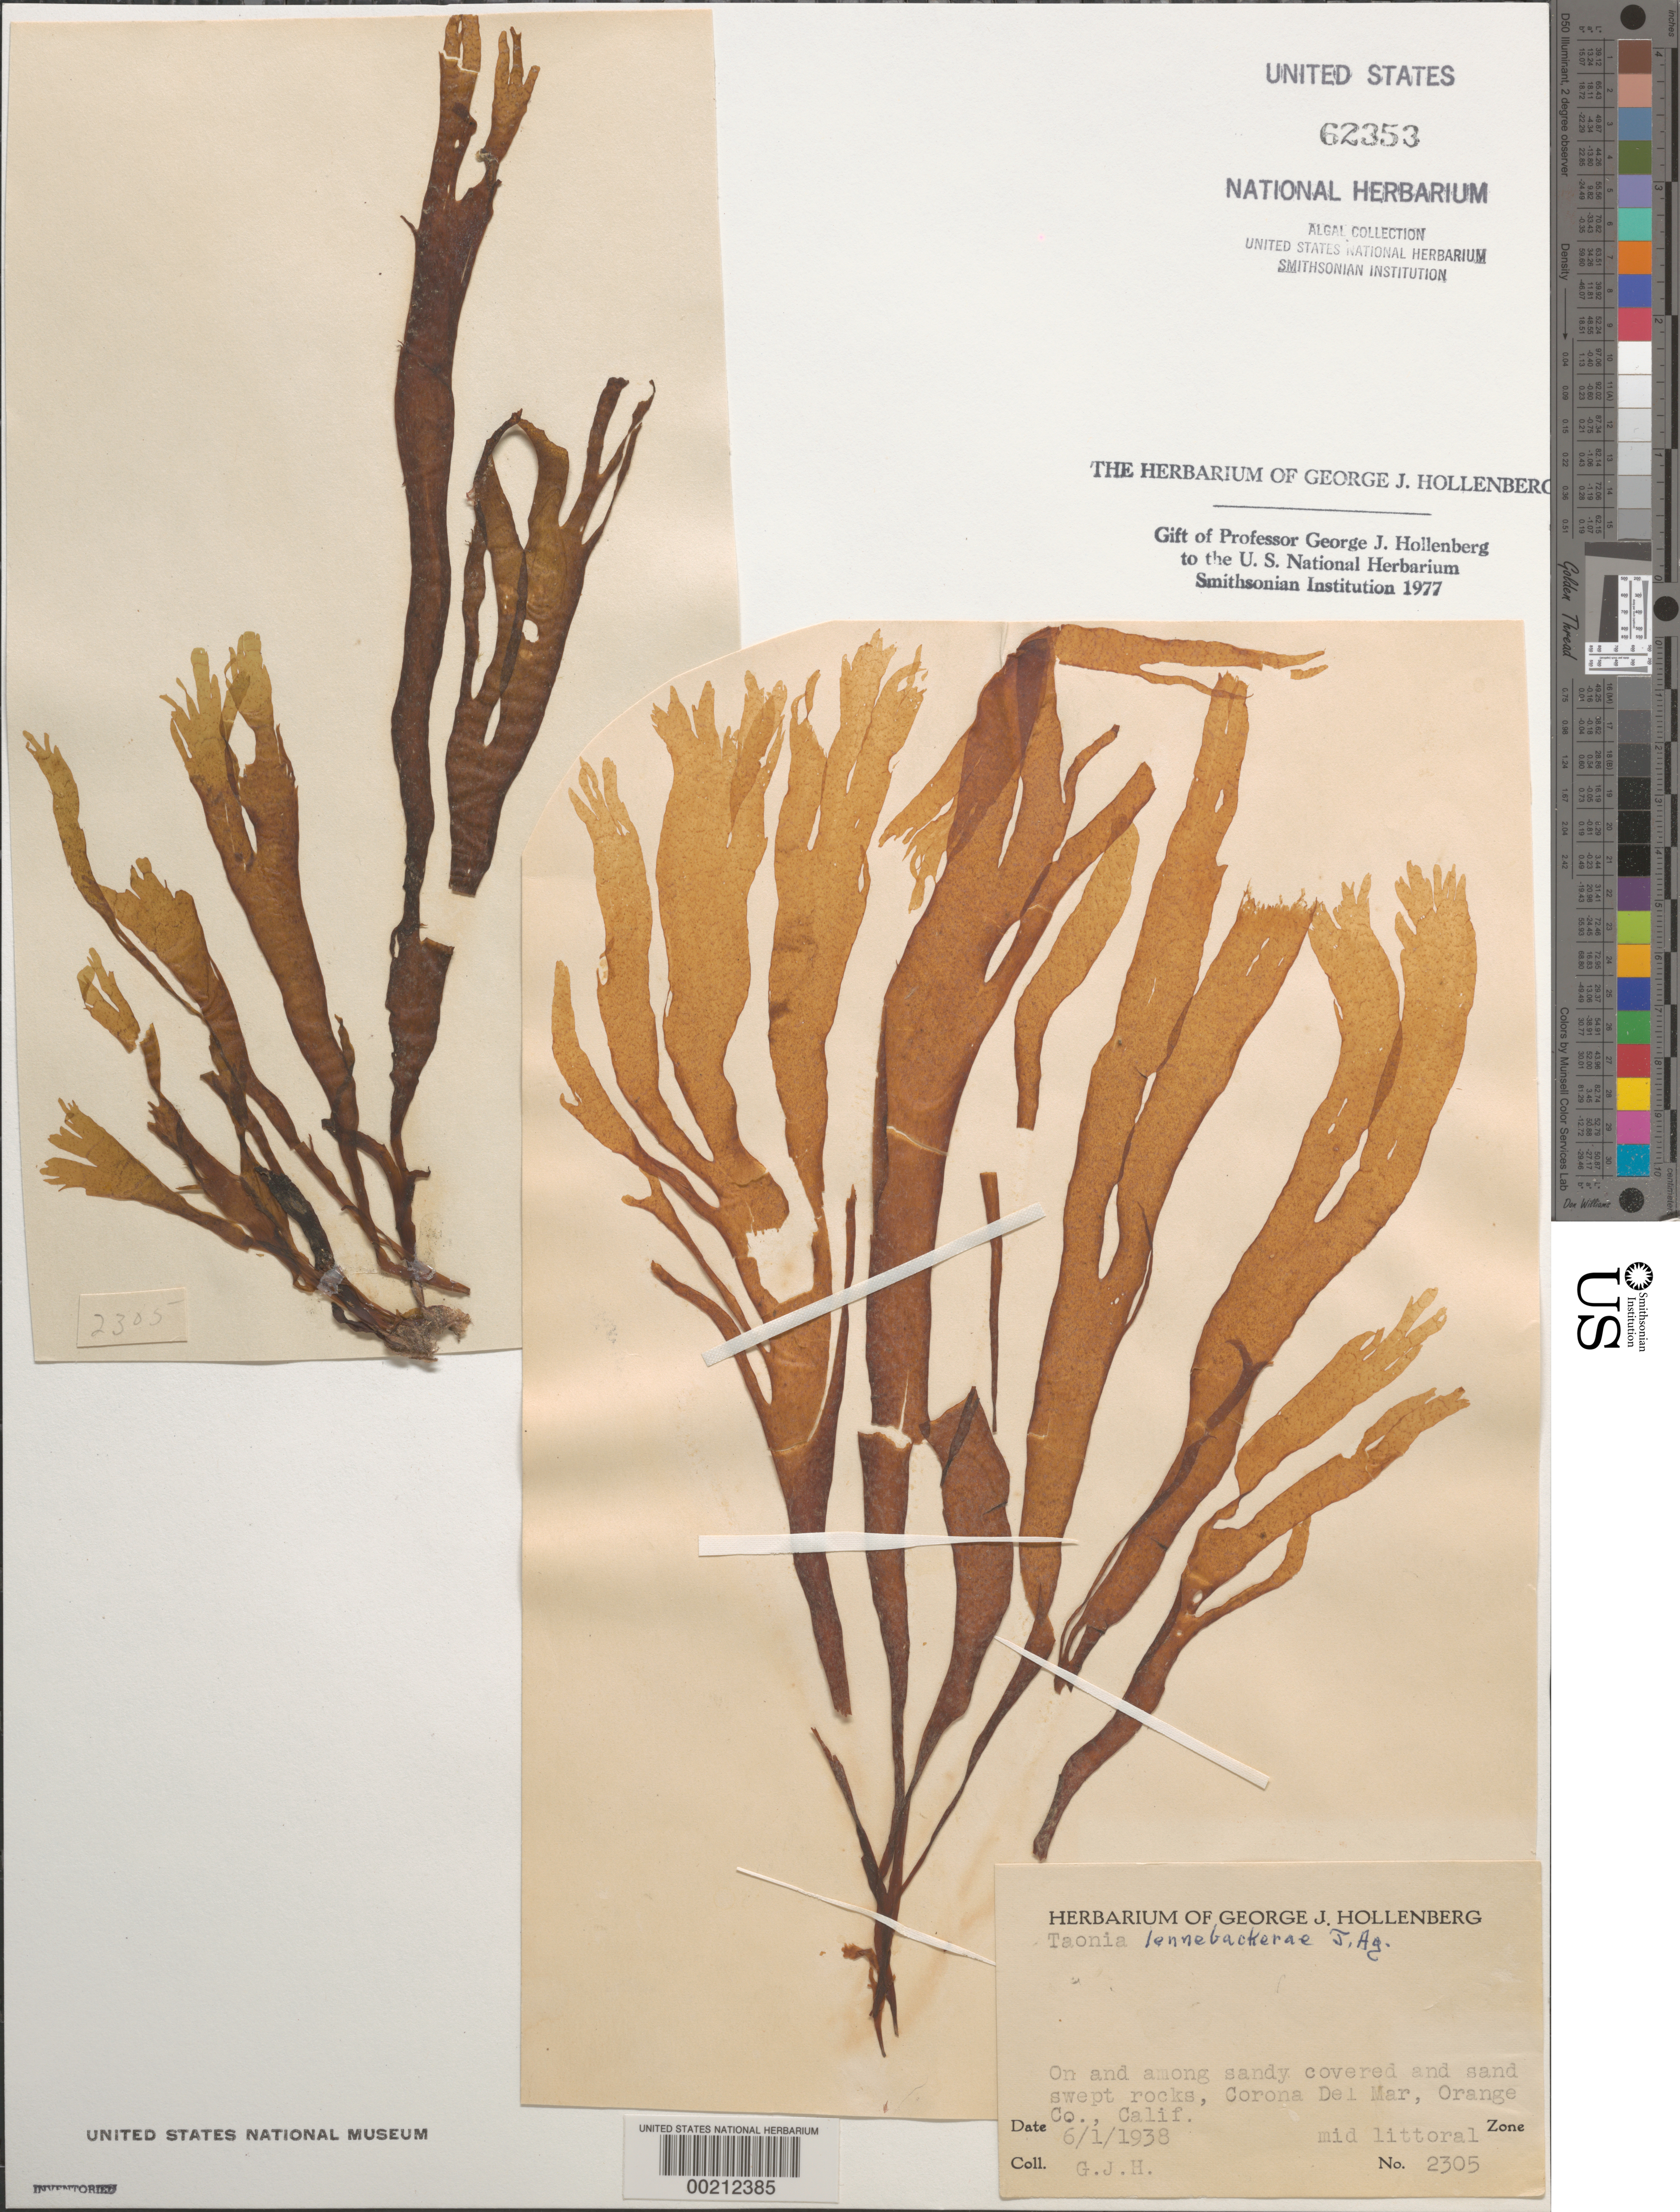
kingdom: Chromista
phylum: Ochrophyta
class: Phaeophyceae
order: Dictyotales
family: Dictyotaceae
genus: Taonia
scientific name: Taonia lennebackerae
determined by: Hollenberg, George J.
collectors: G. Hollenberg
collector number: GJH 2305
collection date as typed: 01 Jun 1938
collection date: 1938-06-01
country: United States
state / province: California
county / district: Orange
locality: Corona del Mar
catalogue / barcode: US 62353